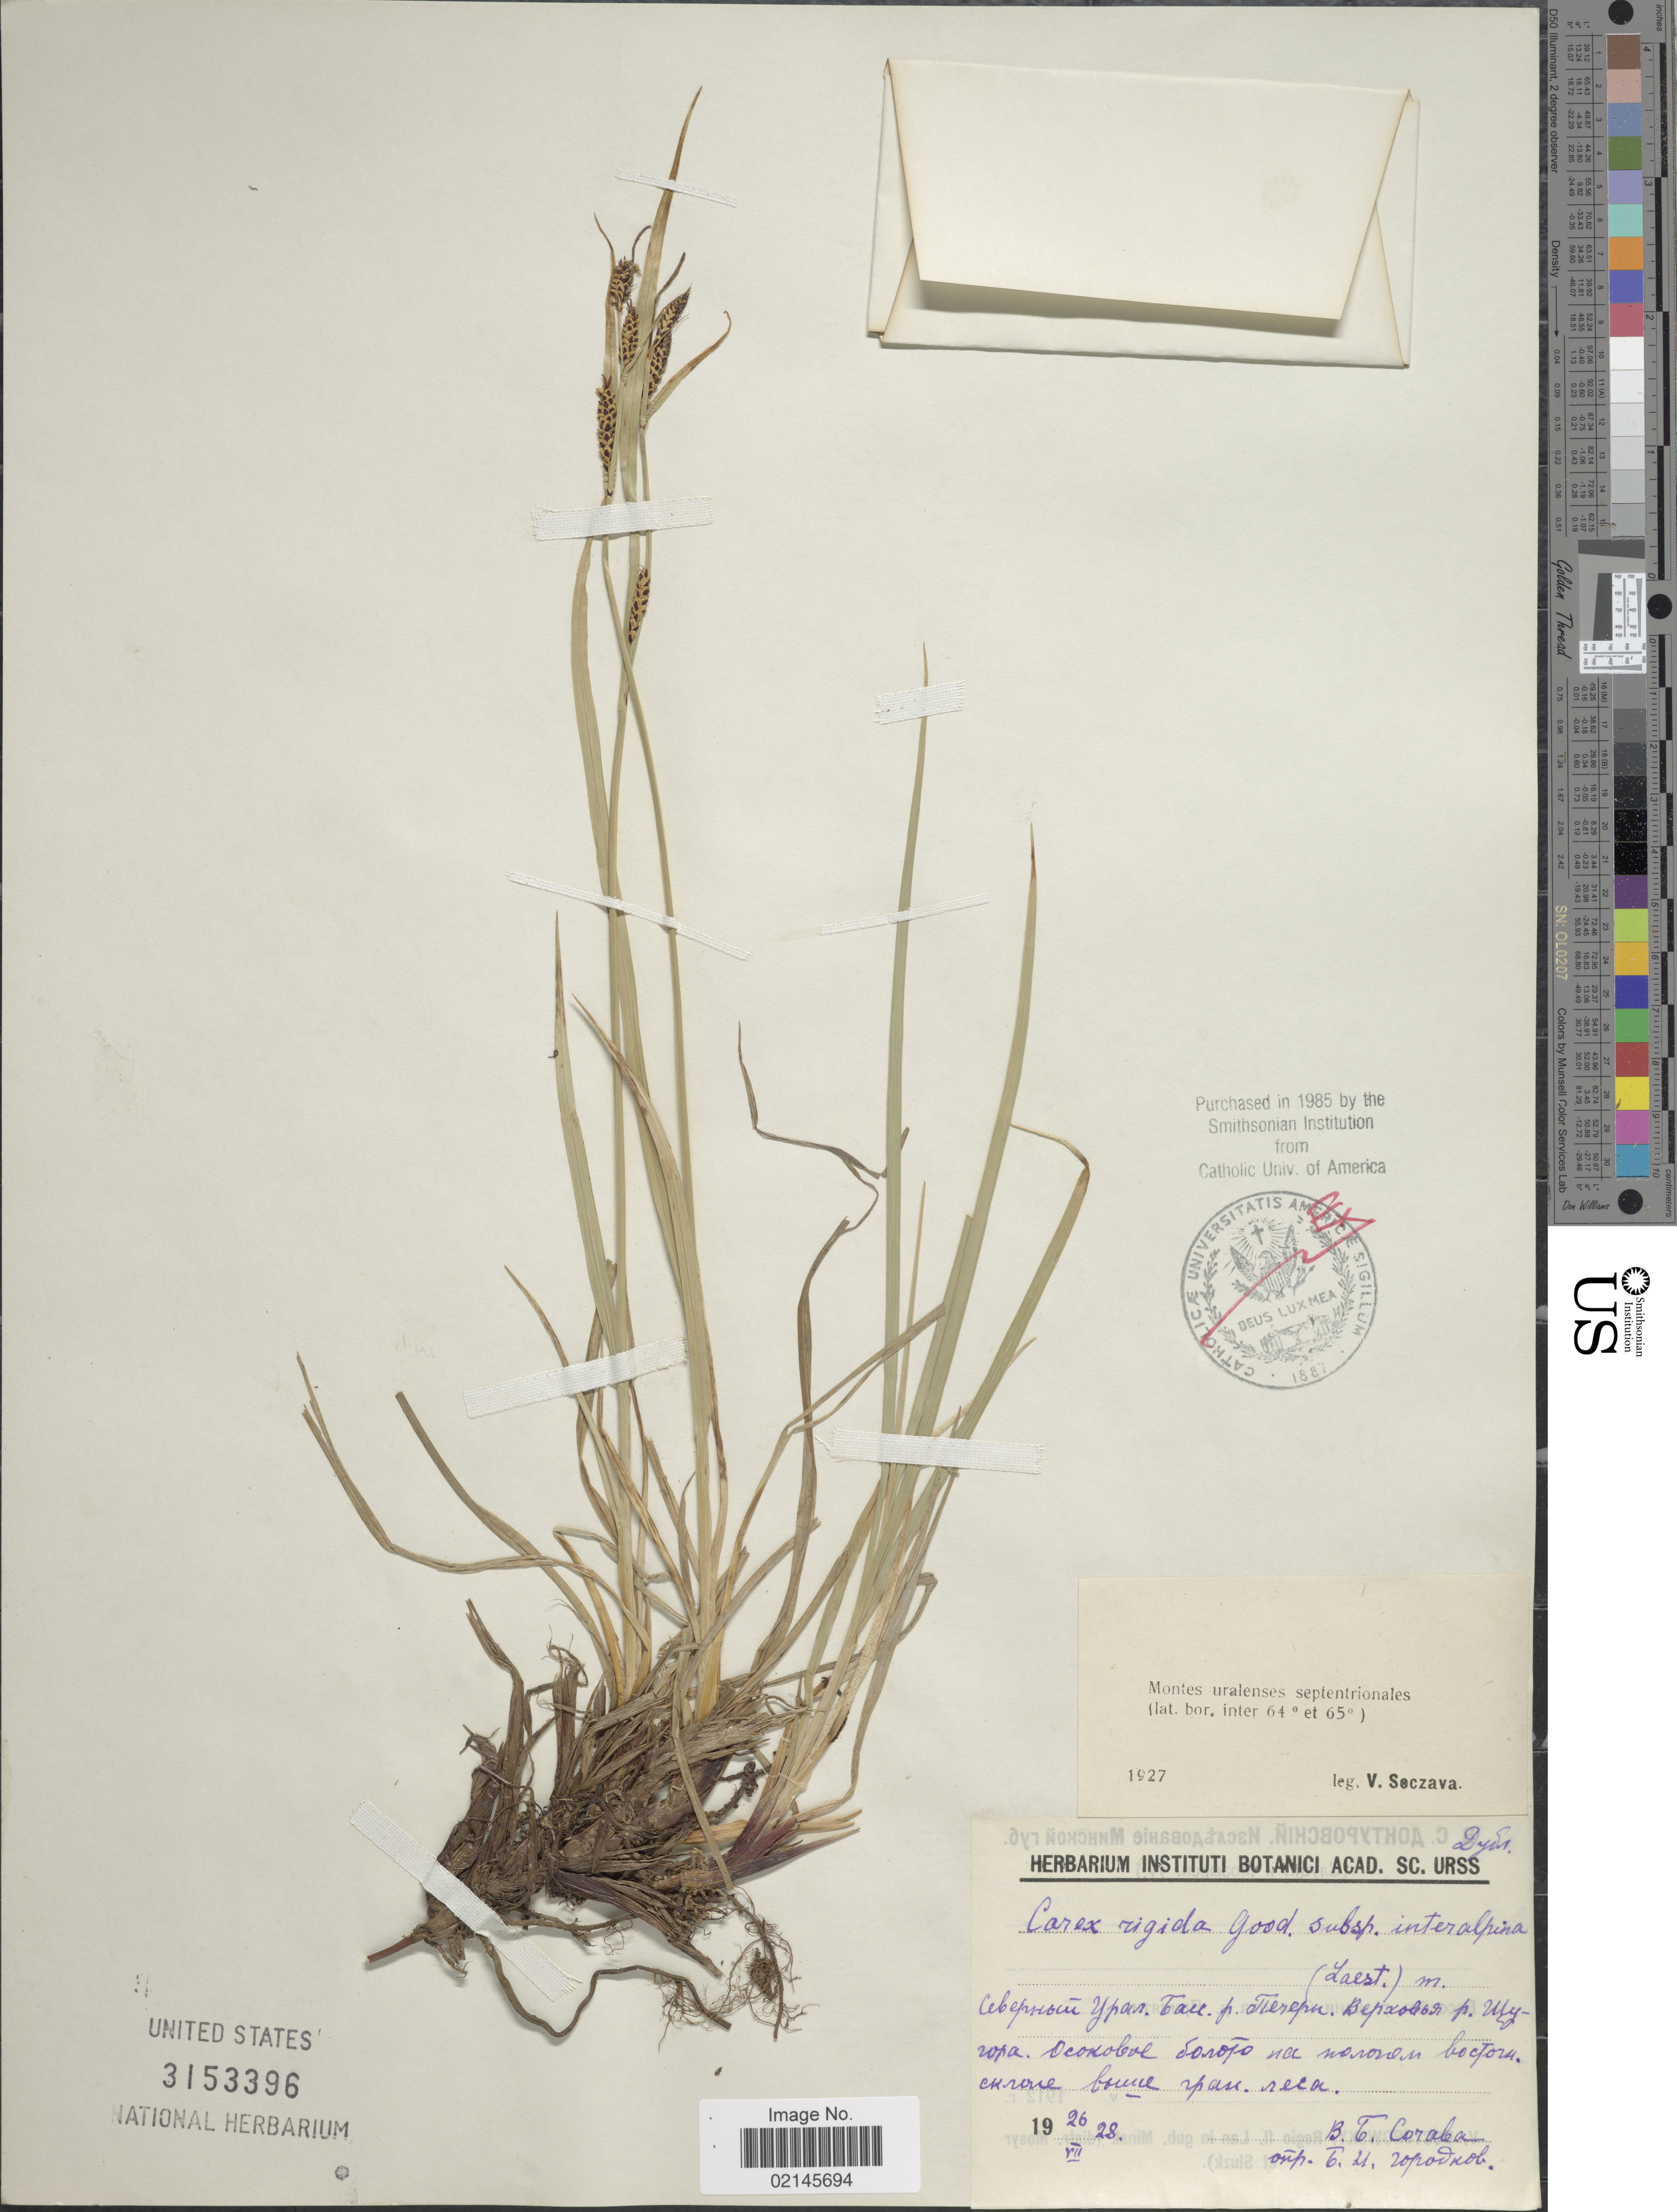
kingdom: Plantae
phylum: Tracheophyta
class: Liliopsida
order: Poales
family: Cyperaceae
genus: Carex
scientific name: Carex sp.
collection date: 1928-07-26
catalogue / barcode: US 3153396